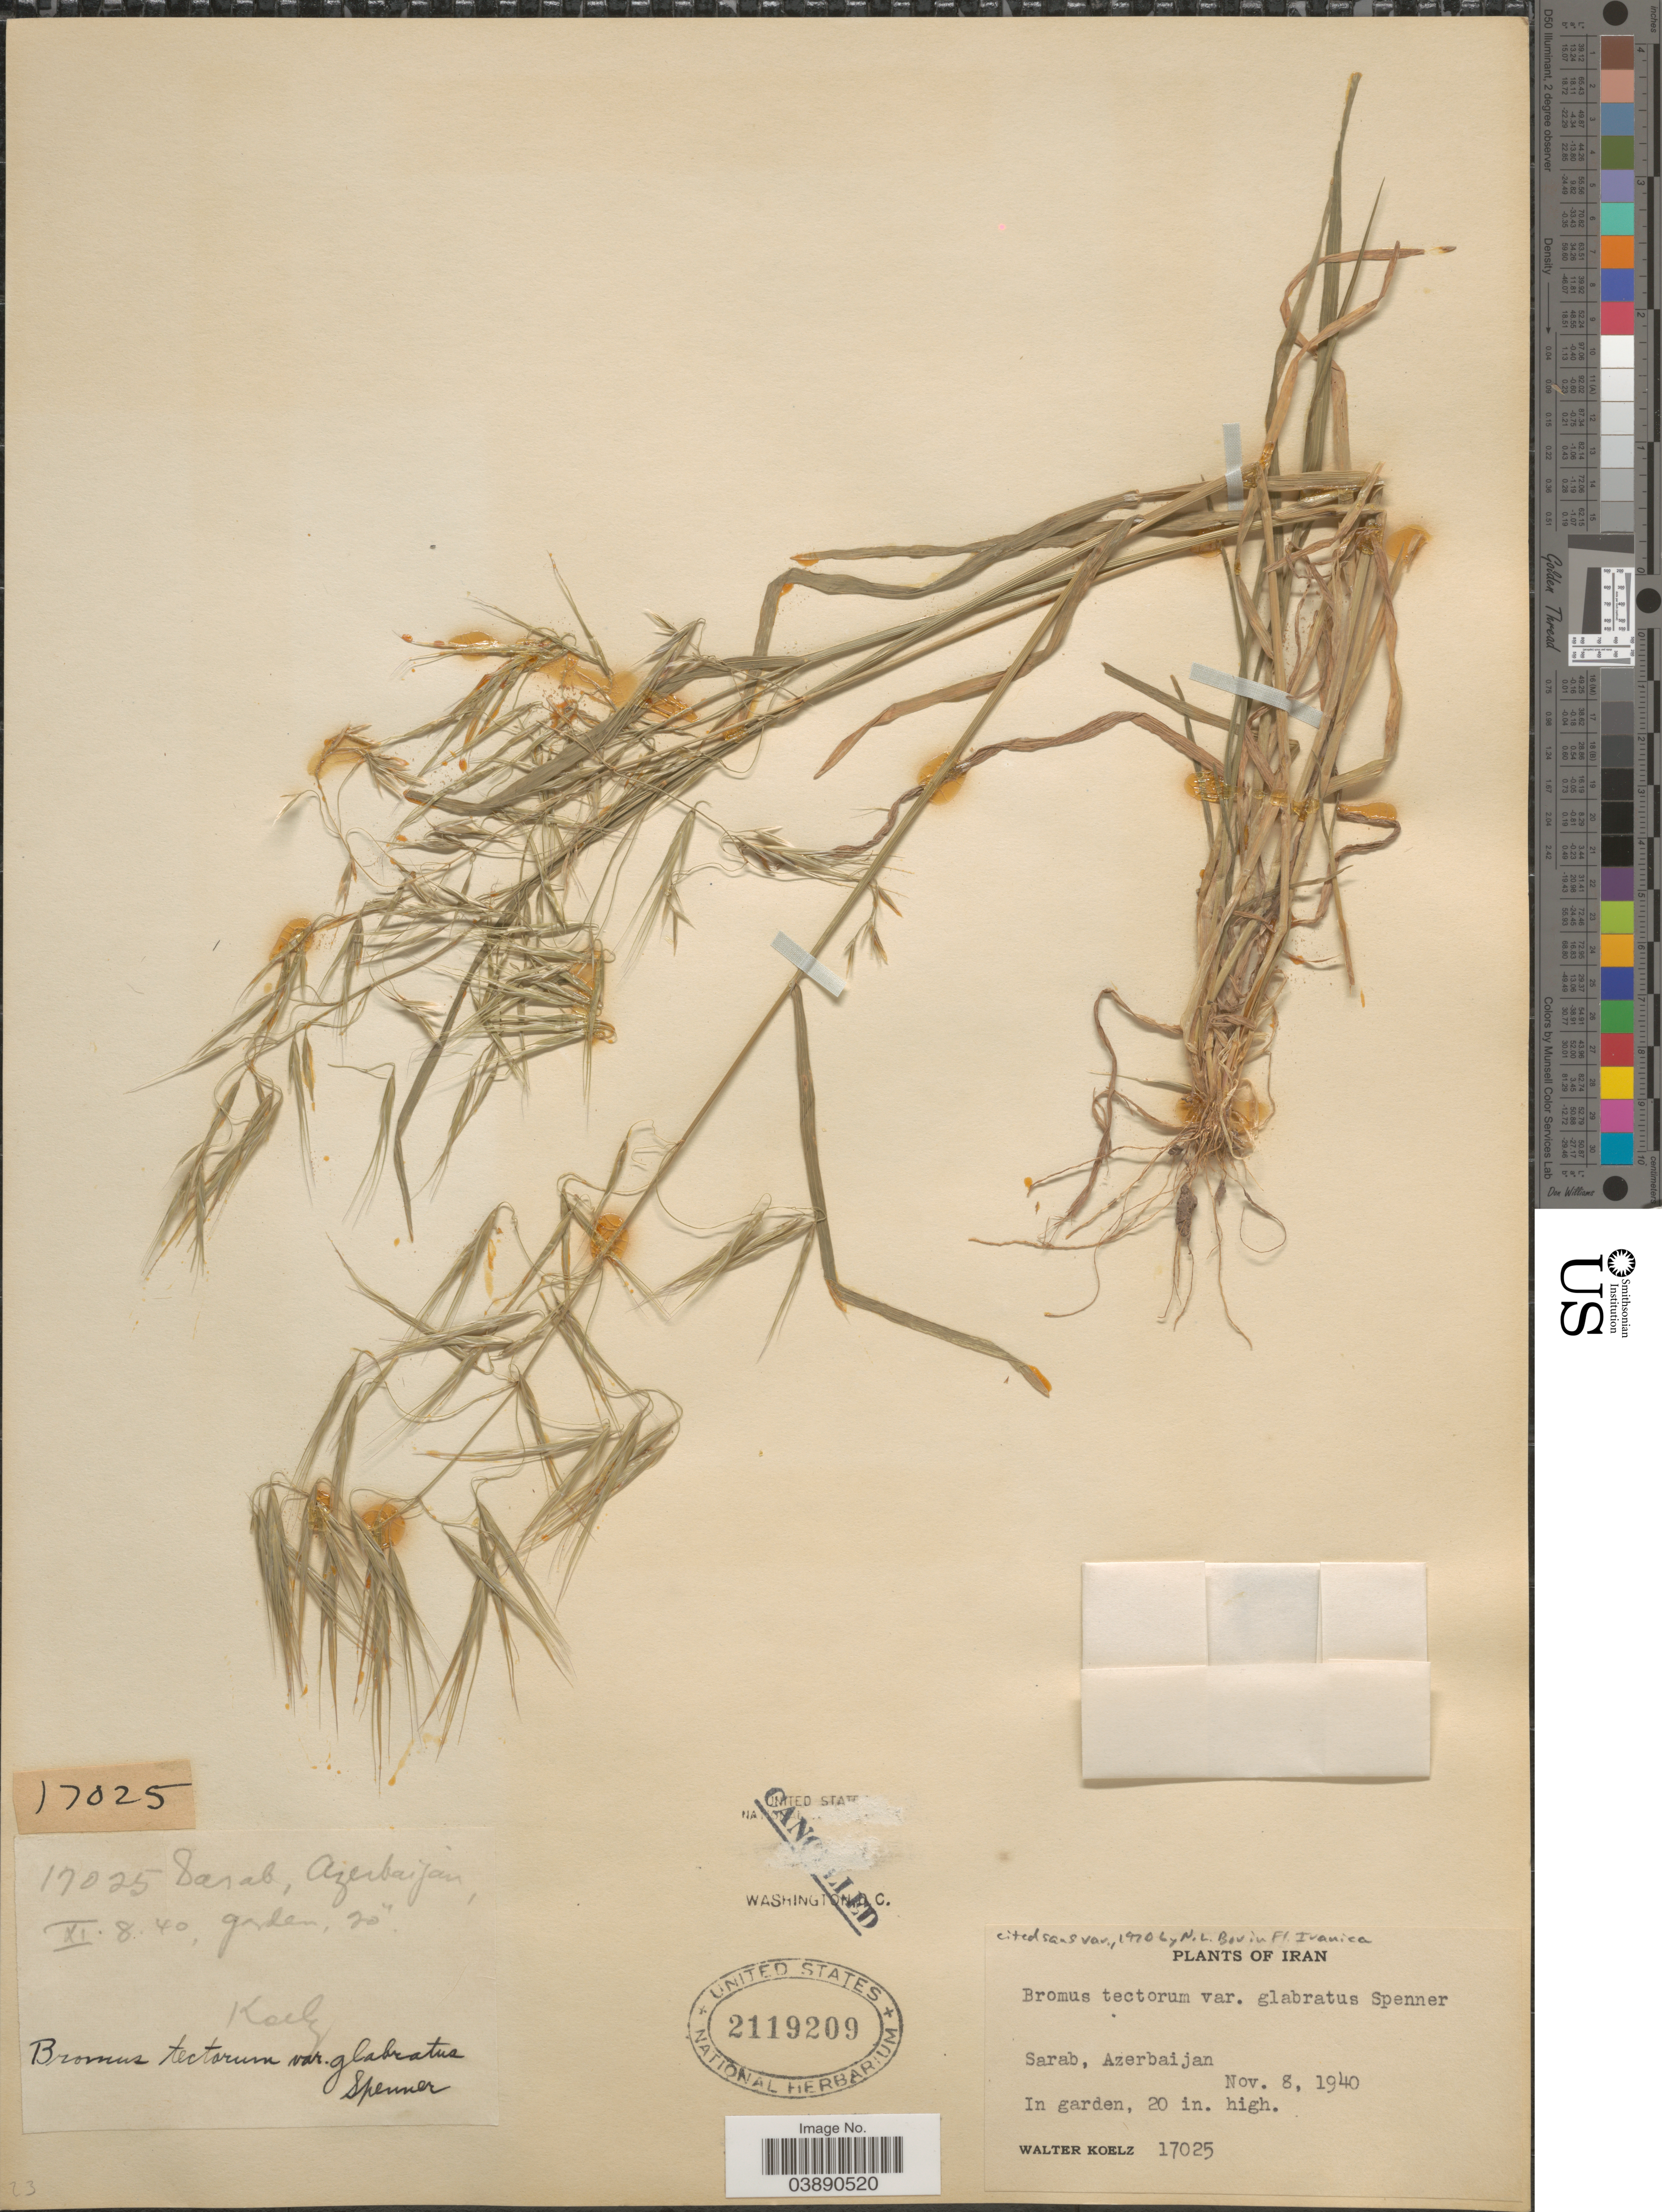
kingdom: Plantae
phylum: Tracheophyta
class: Liliopsida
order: Poales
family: Poaceae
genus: Bromus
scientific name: Bromus tectorum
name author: L.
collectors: W. N. Koelz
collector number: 17025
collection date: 1940-11-08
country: Iran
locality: Sarab, Azerbaijan.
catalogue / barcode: US 2119209